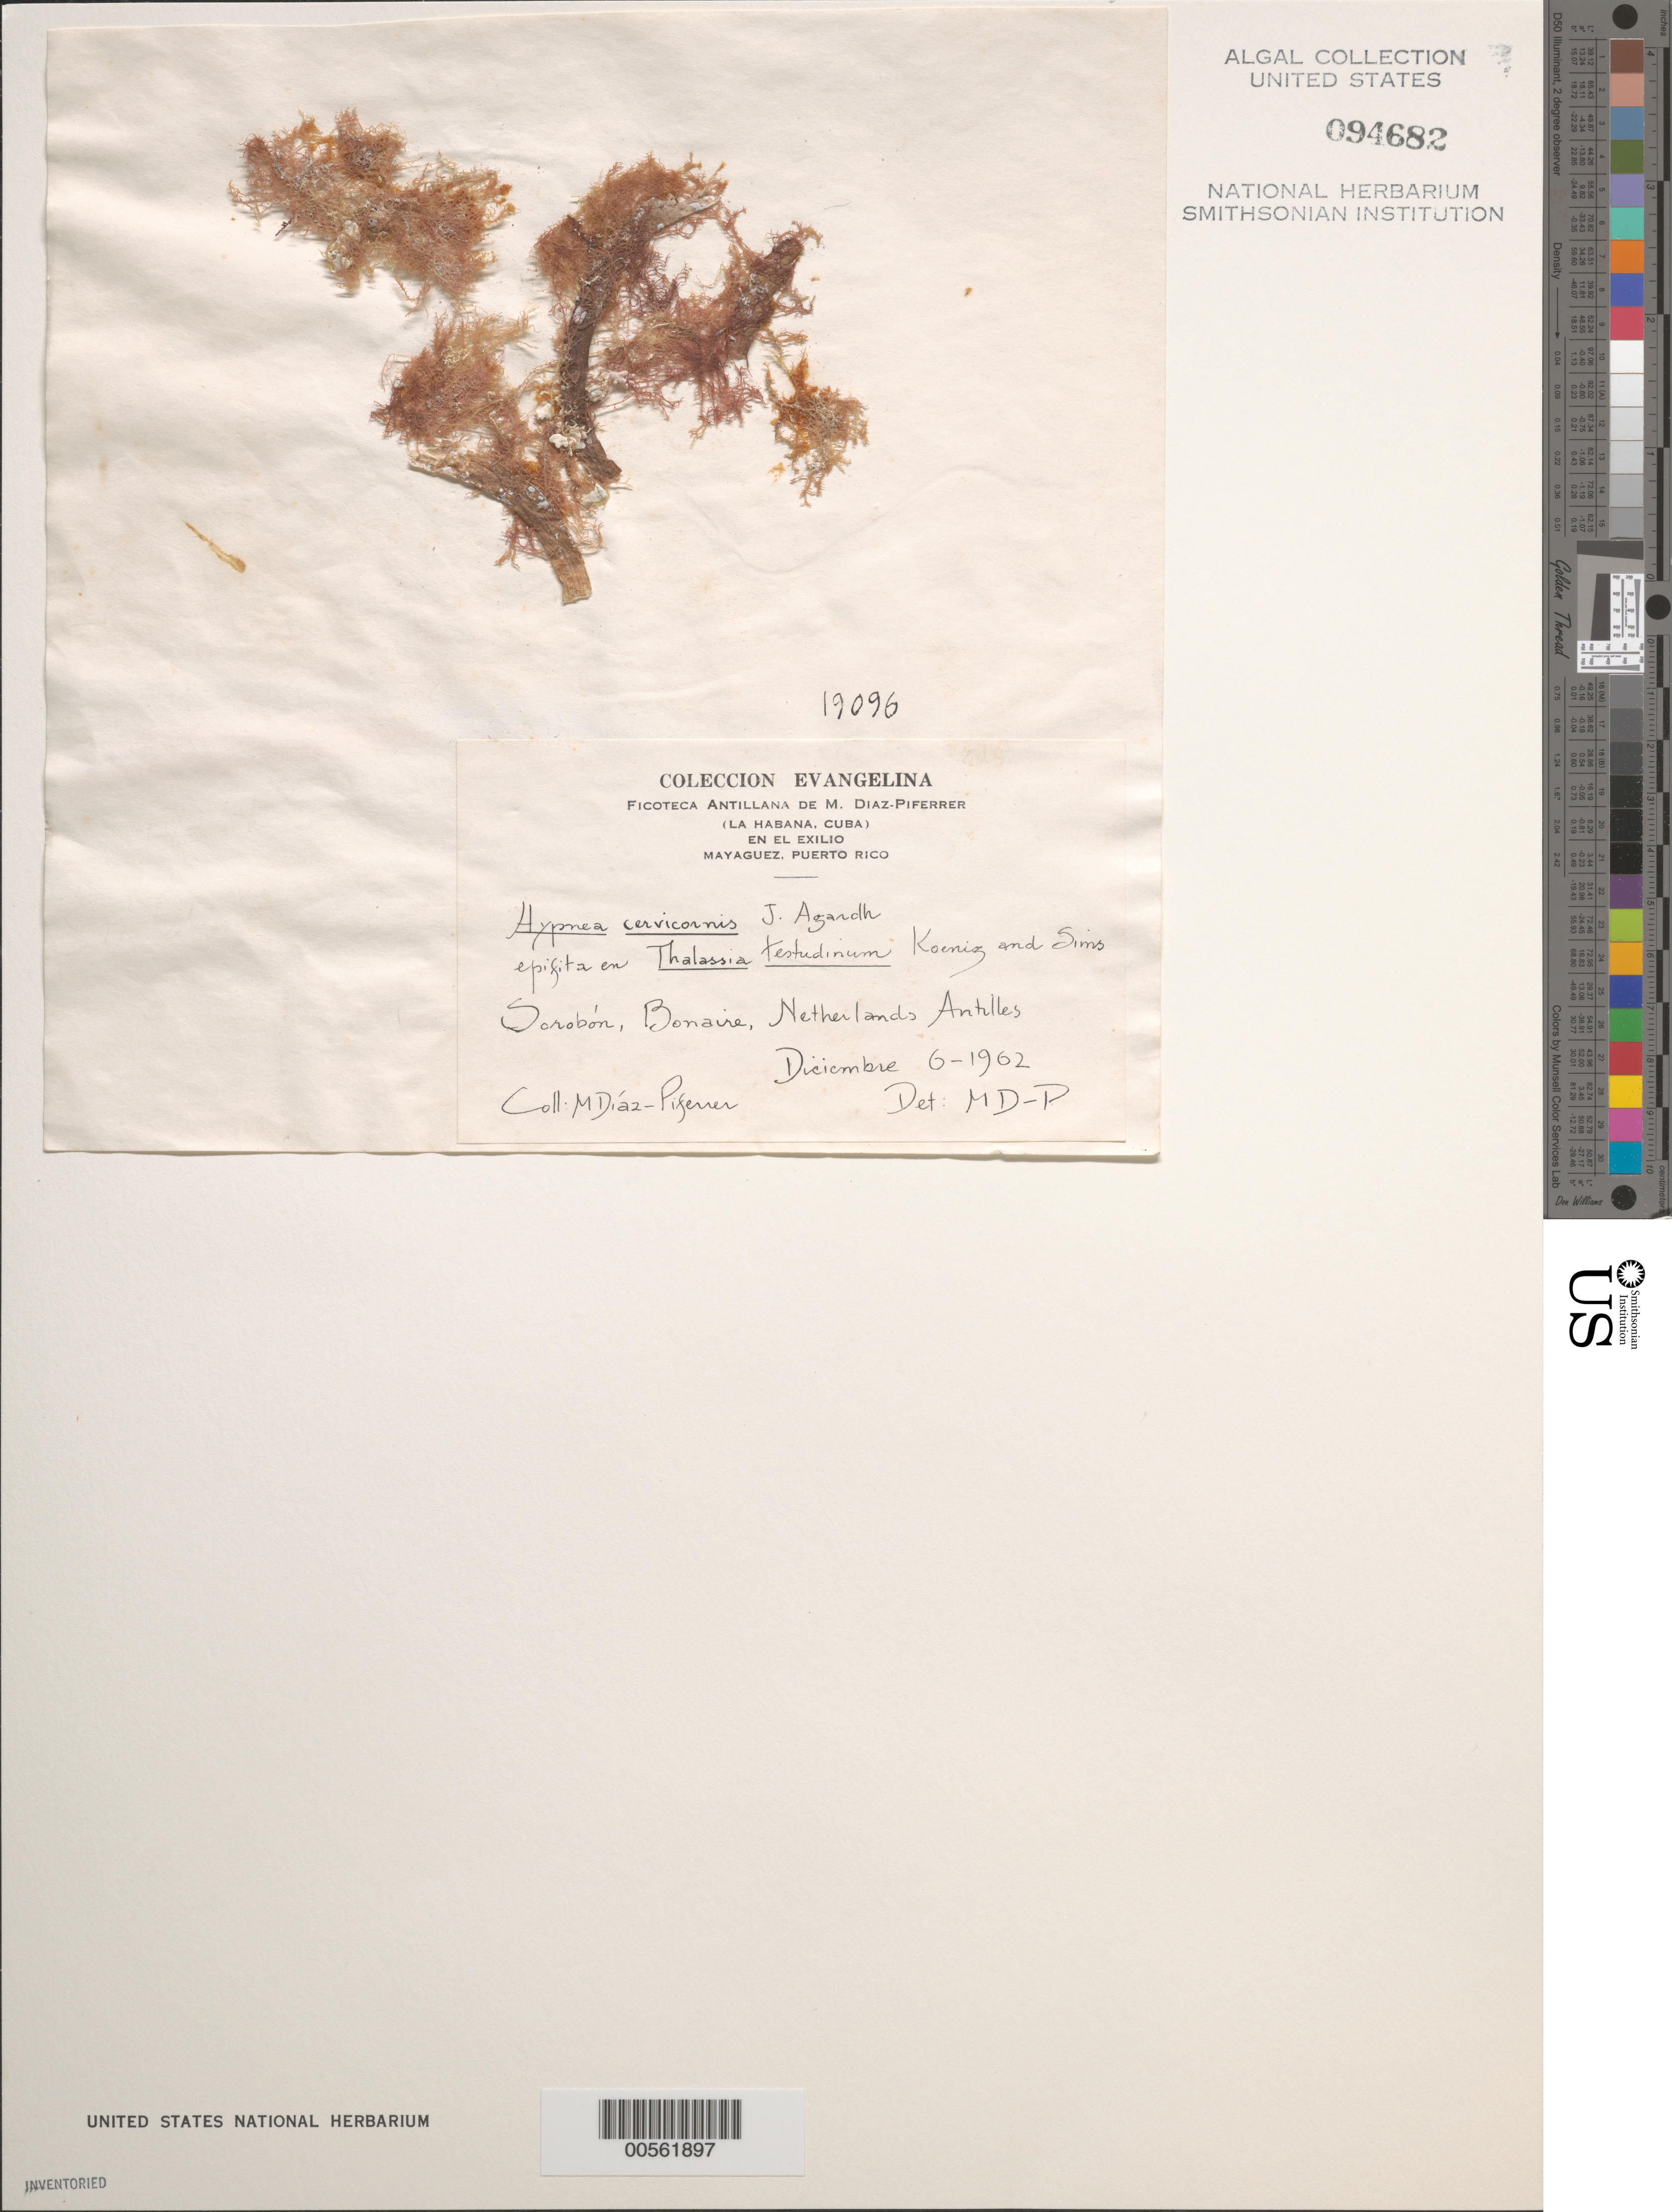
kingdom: Plantae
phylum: Rhodophyta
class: Florideophyceae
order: Gigartinales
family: Cystocloniaceae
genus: Hypnea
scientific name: Hypnea cervicornis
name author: J. Agardh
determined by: Diaz-Piferrer, M.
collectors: M. Diaz-Piferrer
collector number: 19096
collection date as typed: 06 Dec 1962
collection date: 1962-12-06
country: Netherlands Antilles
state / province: ABC Islands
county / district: Bonaire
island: Bonaire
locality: Sorobon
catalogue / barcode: US 94682